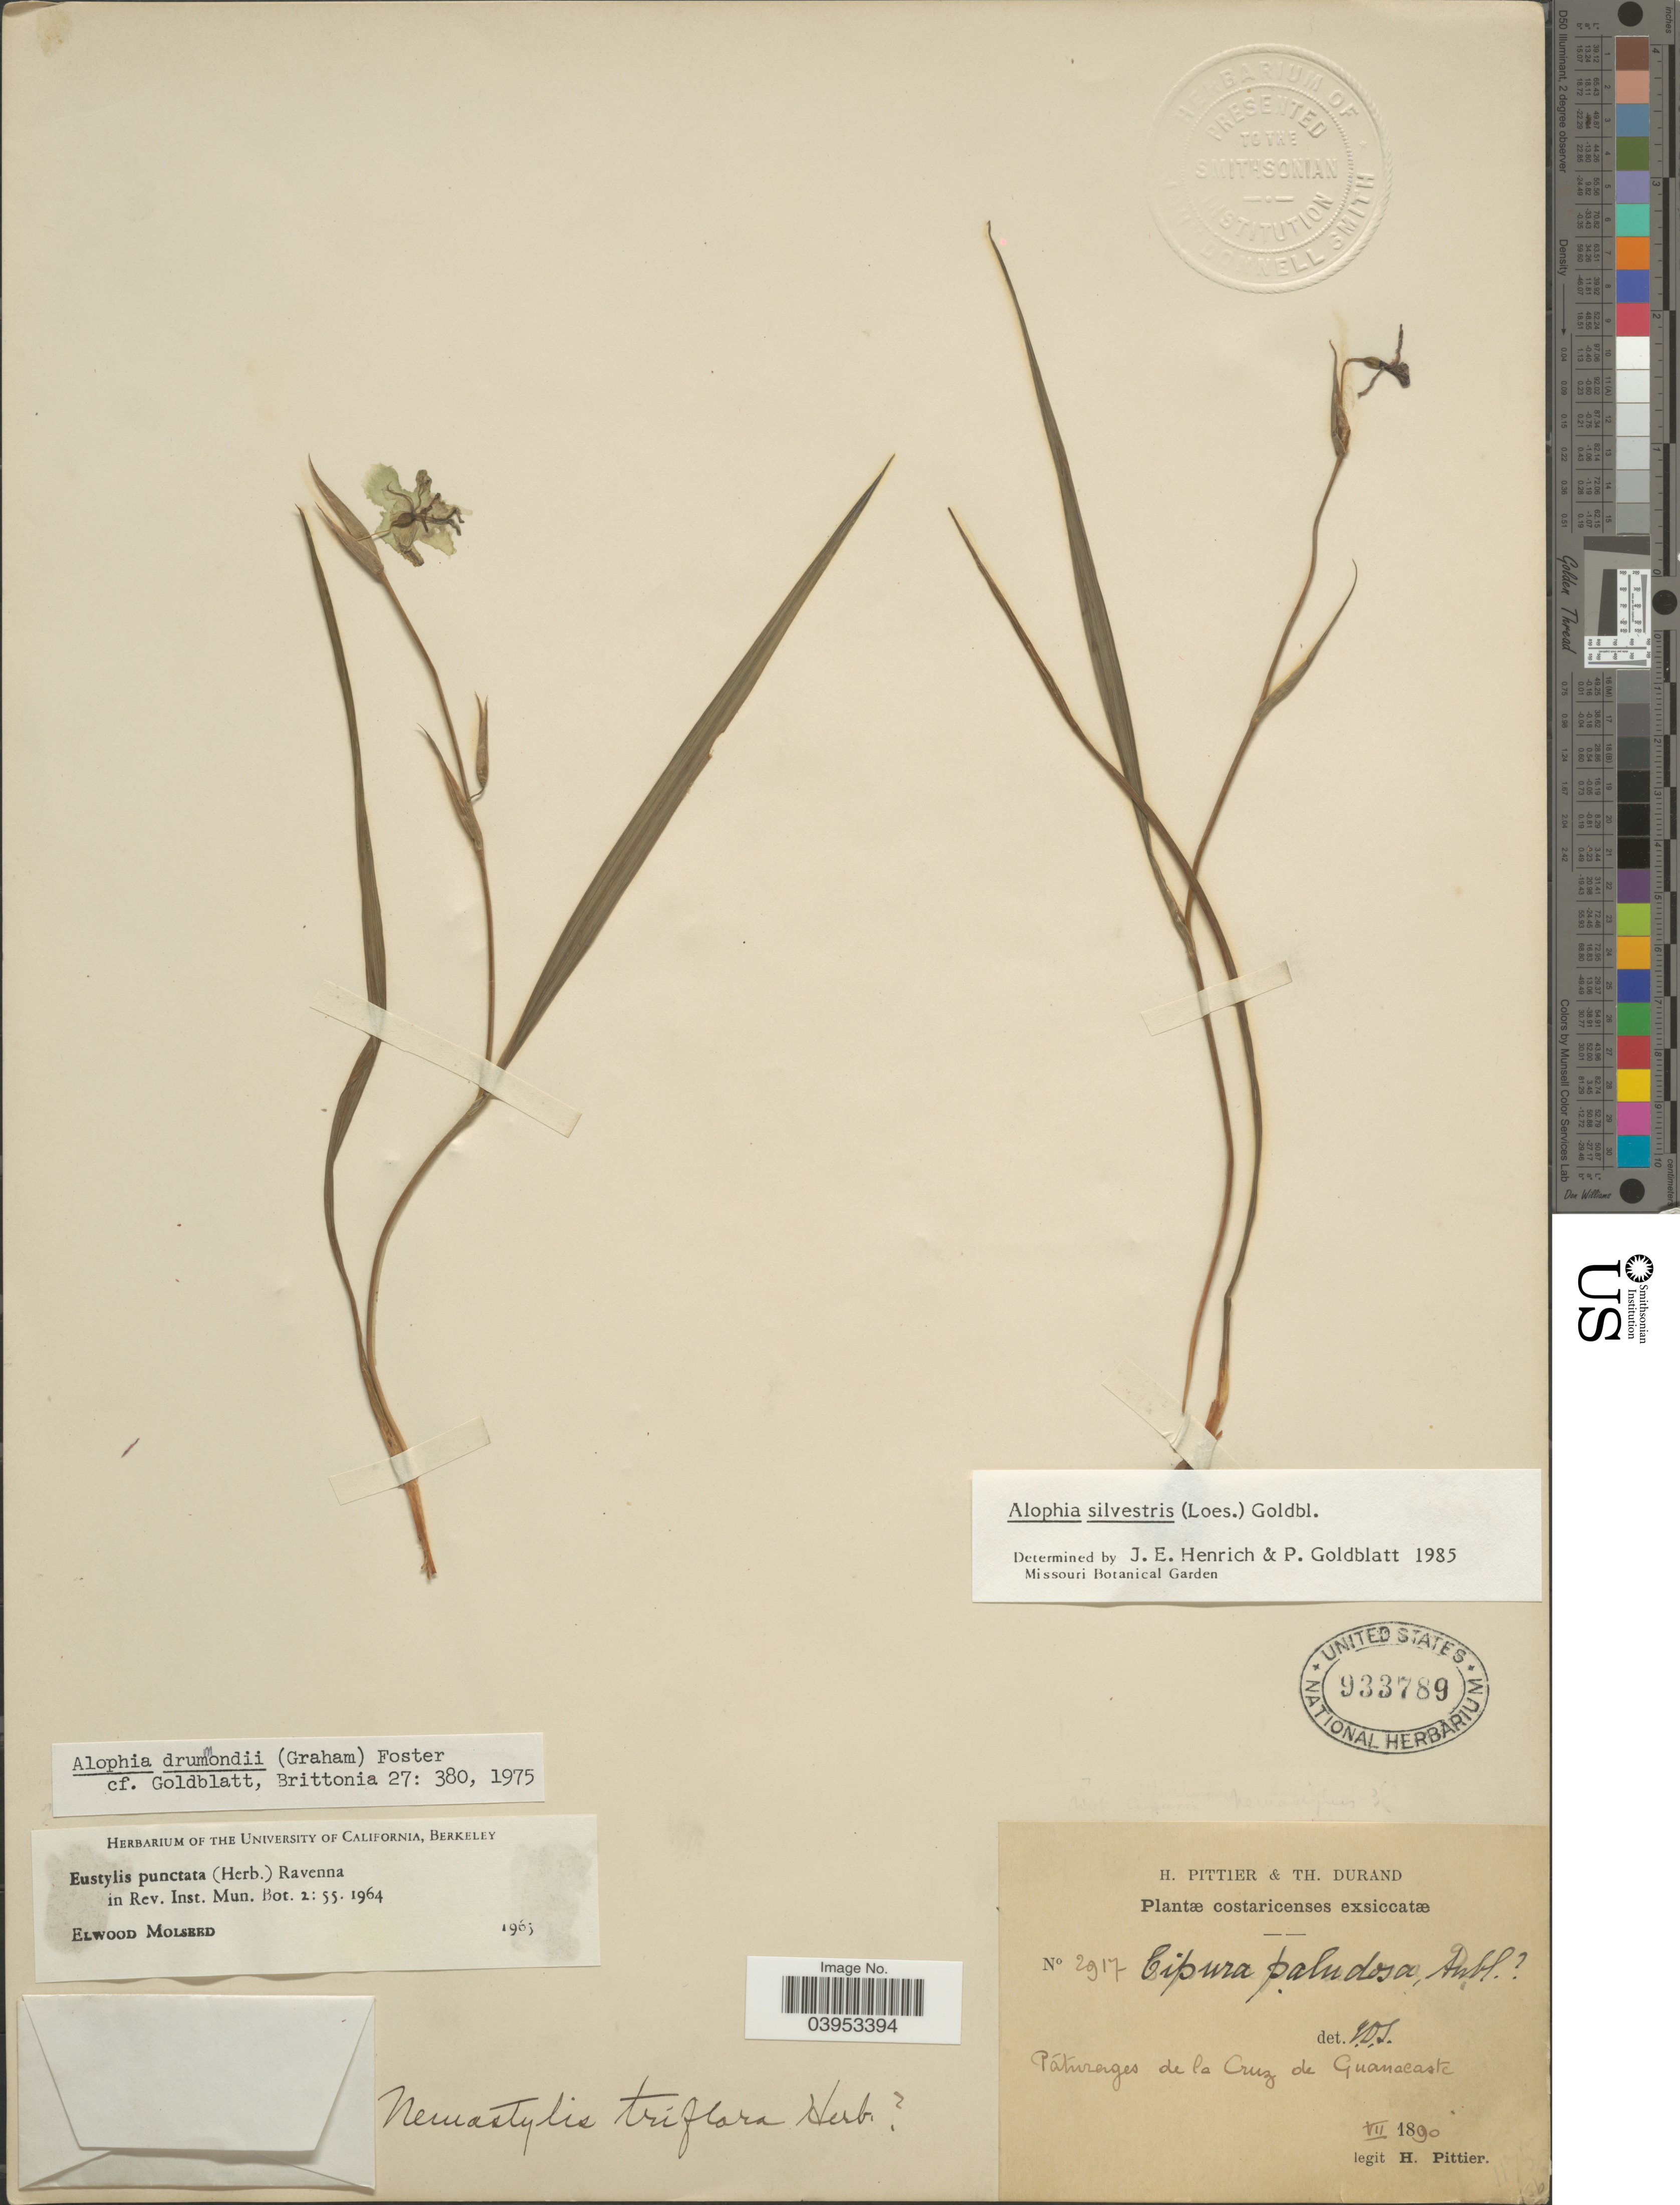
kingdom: Plantae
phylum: Tracheophyta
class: Liliopsida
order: Asparagales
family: Iridaceae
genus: Alophia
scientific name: Alophia silvestris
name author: (Loes.) Goldblatt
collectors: H. F. Pittier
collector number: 2917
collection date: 1890-07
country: Costa Rica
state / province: Guanacaste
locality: Páturages de la Cruz de Guanacaste.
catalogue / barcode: US 933789